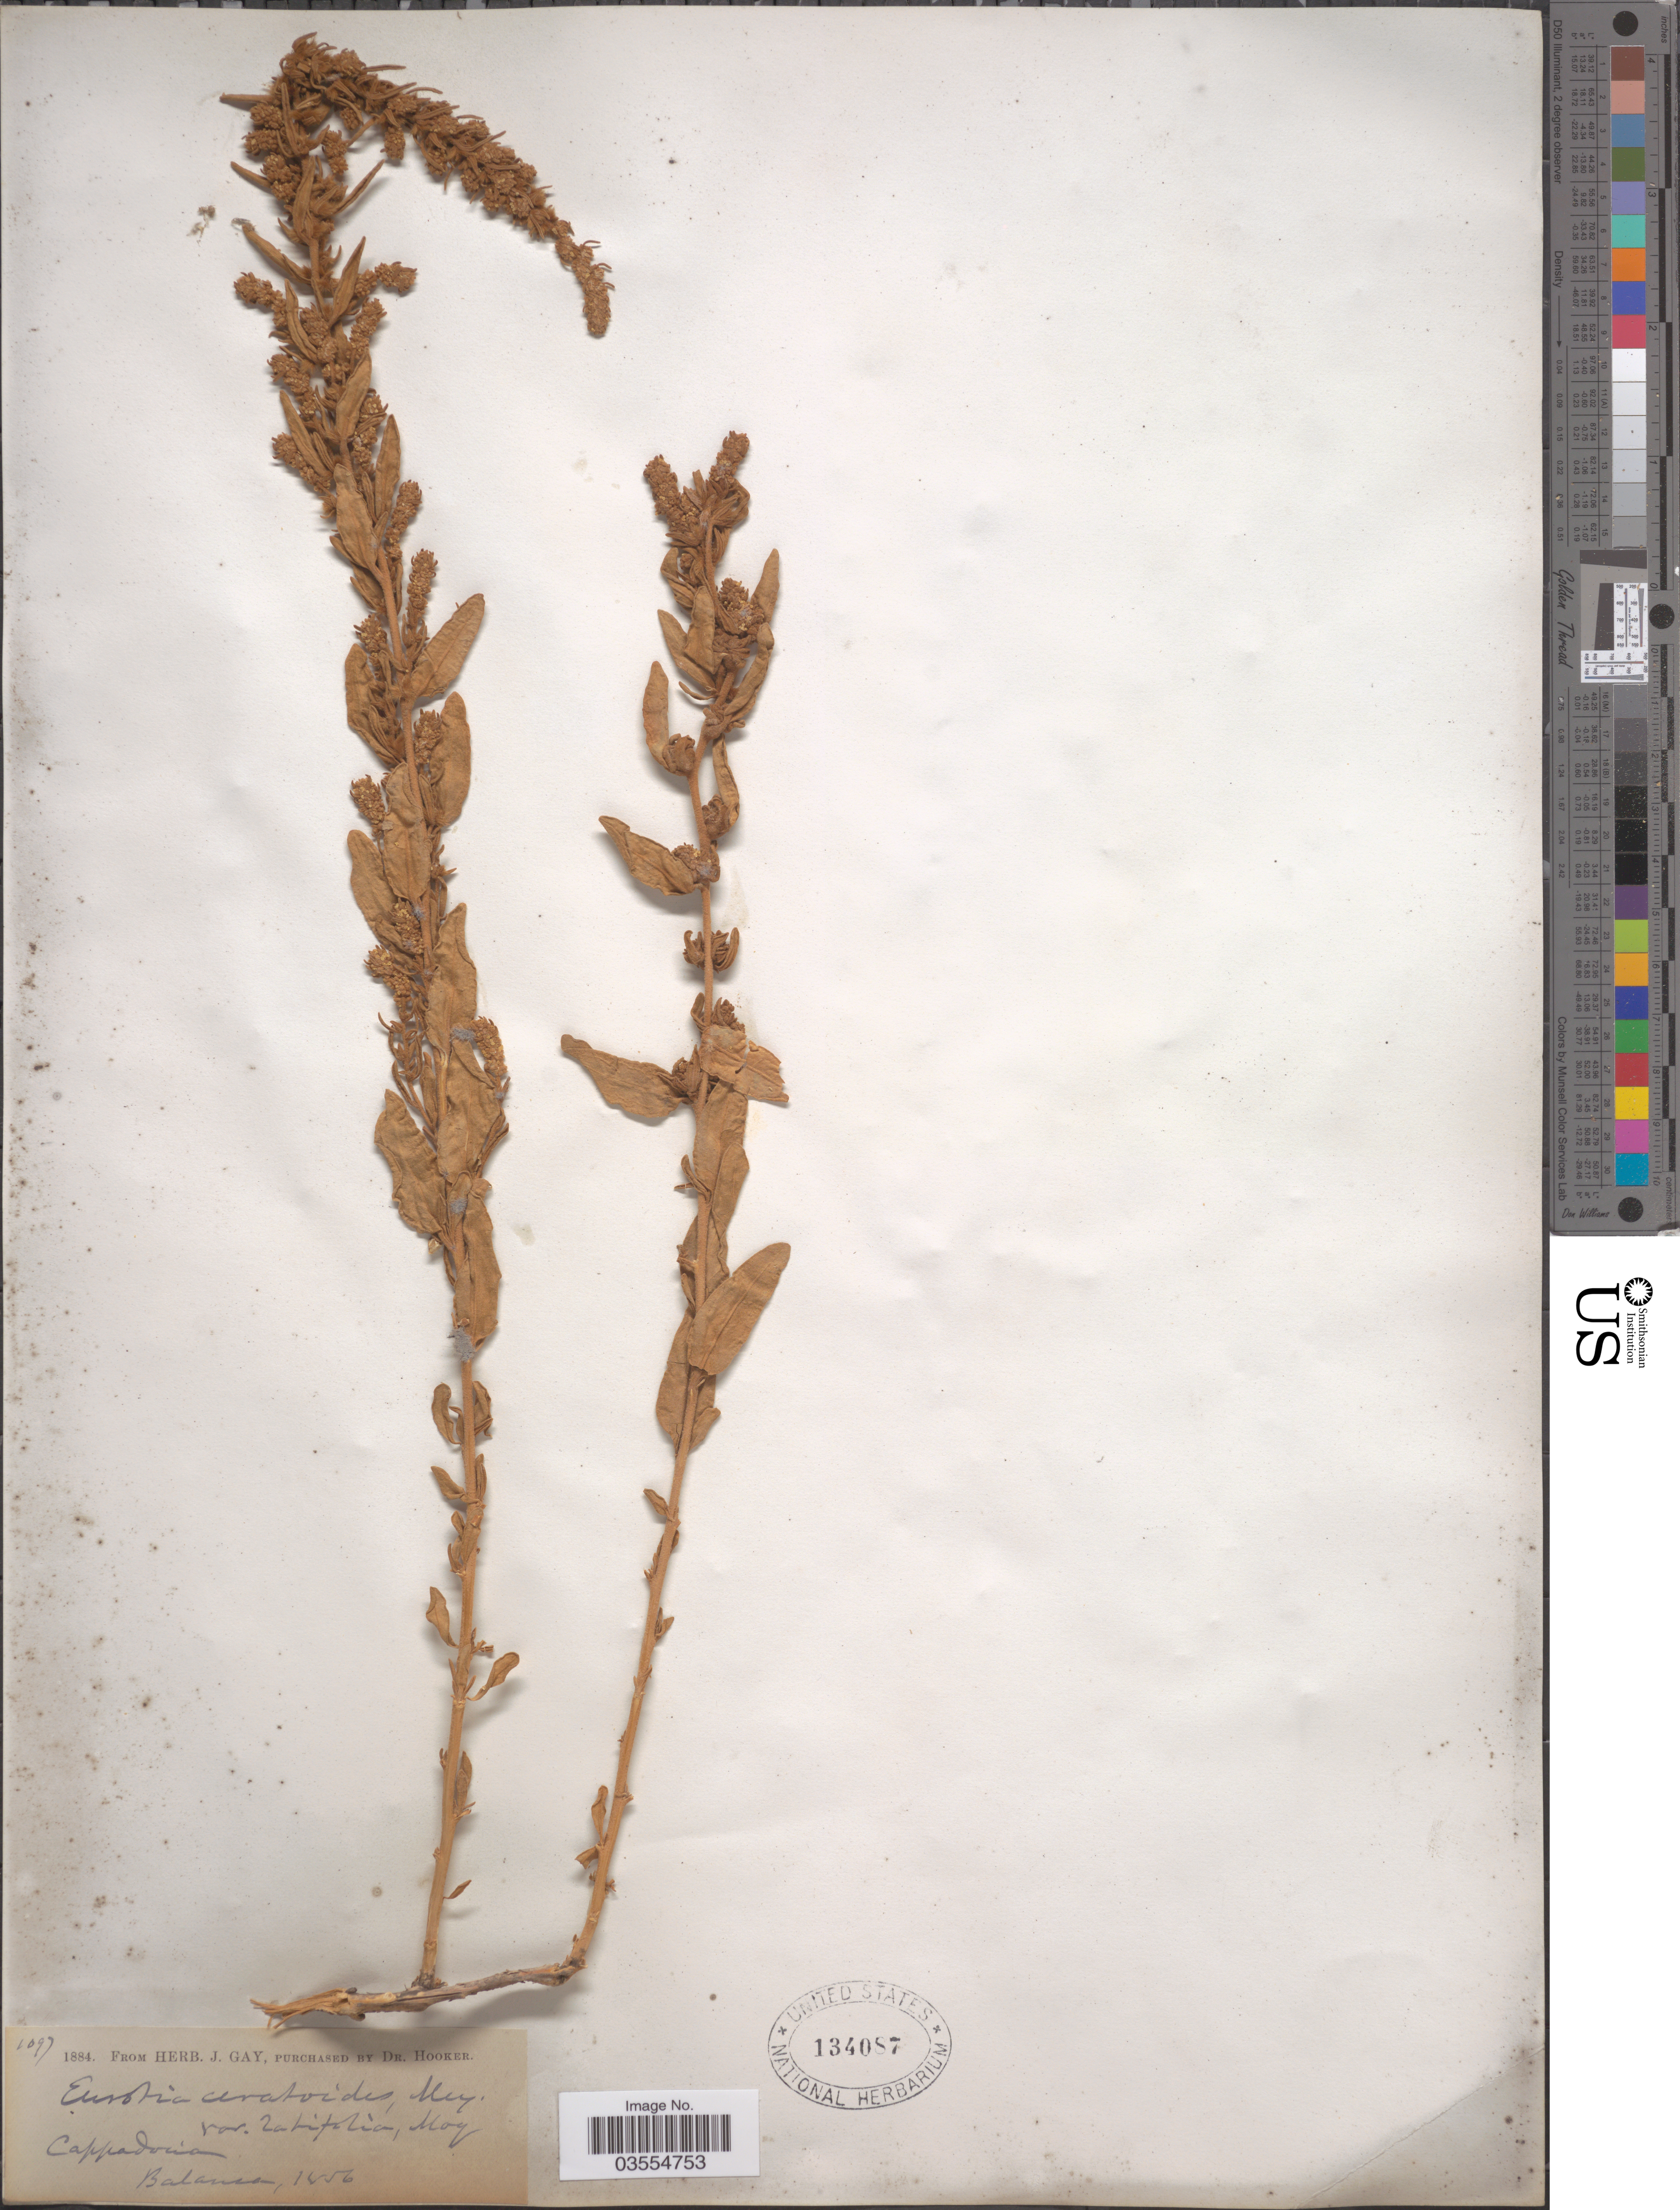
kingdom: Plantae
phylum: Tracheophyta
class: Magnoliopsida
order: Caryophyllales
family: Amaranthaceae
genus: Krascheninnikovia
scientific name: Krascheninnikovia ceratoides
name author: (L.) Gueldenst.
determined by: U.S. National Herbarium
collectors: -. Balansa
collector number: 1097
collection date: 1856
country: Turkey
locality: Cappadocia.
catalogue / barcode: US 134087